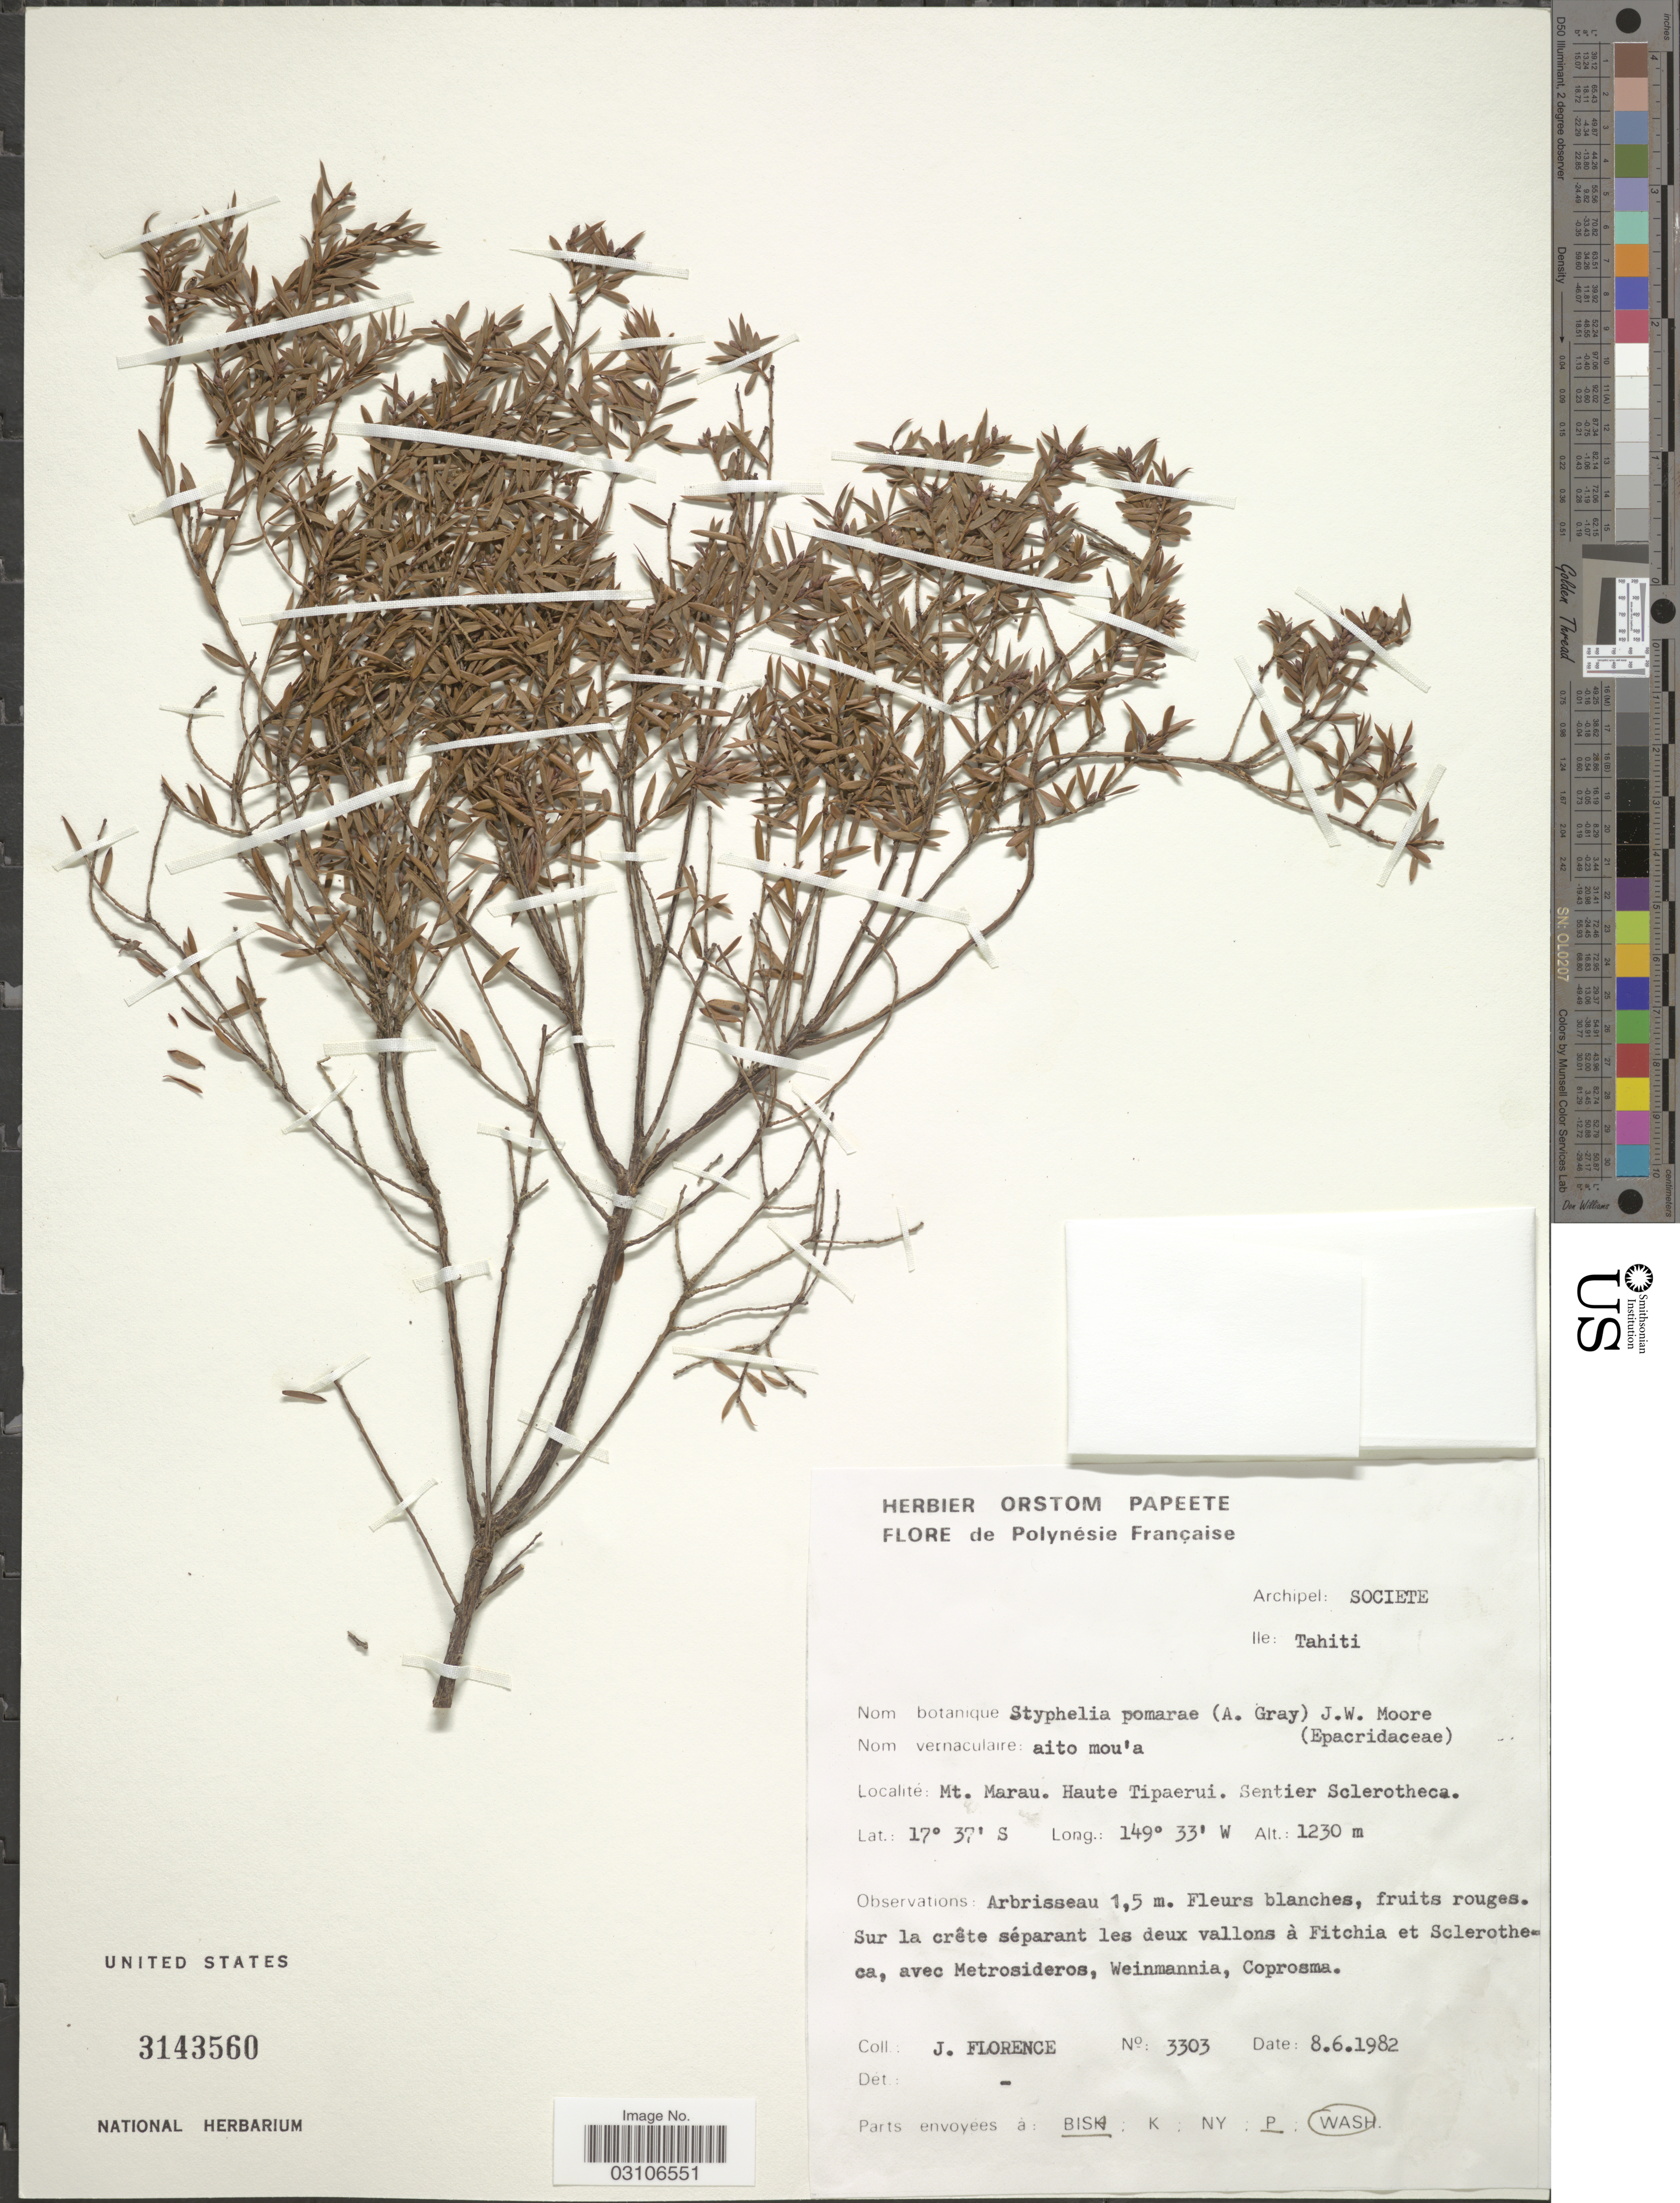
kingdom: Plantae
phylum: Tracheophyta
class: Magnoliopsida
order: Ericales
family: Ericaceae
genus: Styphelia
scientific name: Styphelia pomarae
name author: (A. Gray) J.W. Moore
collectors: J. Florence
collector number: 3303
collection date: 1982-06-08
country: French Polynesia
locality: Archipel: Societe. Ile: Tahiti. Mt. Marau. Haute Tipaerui. Sentier Sclerotheca.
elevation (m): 1230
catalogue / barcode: US 3143560